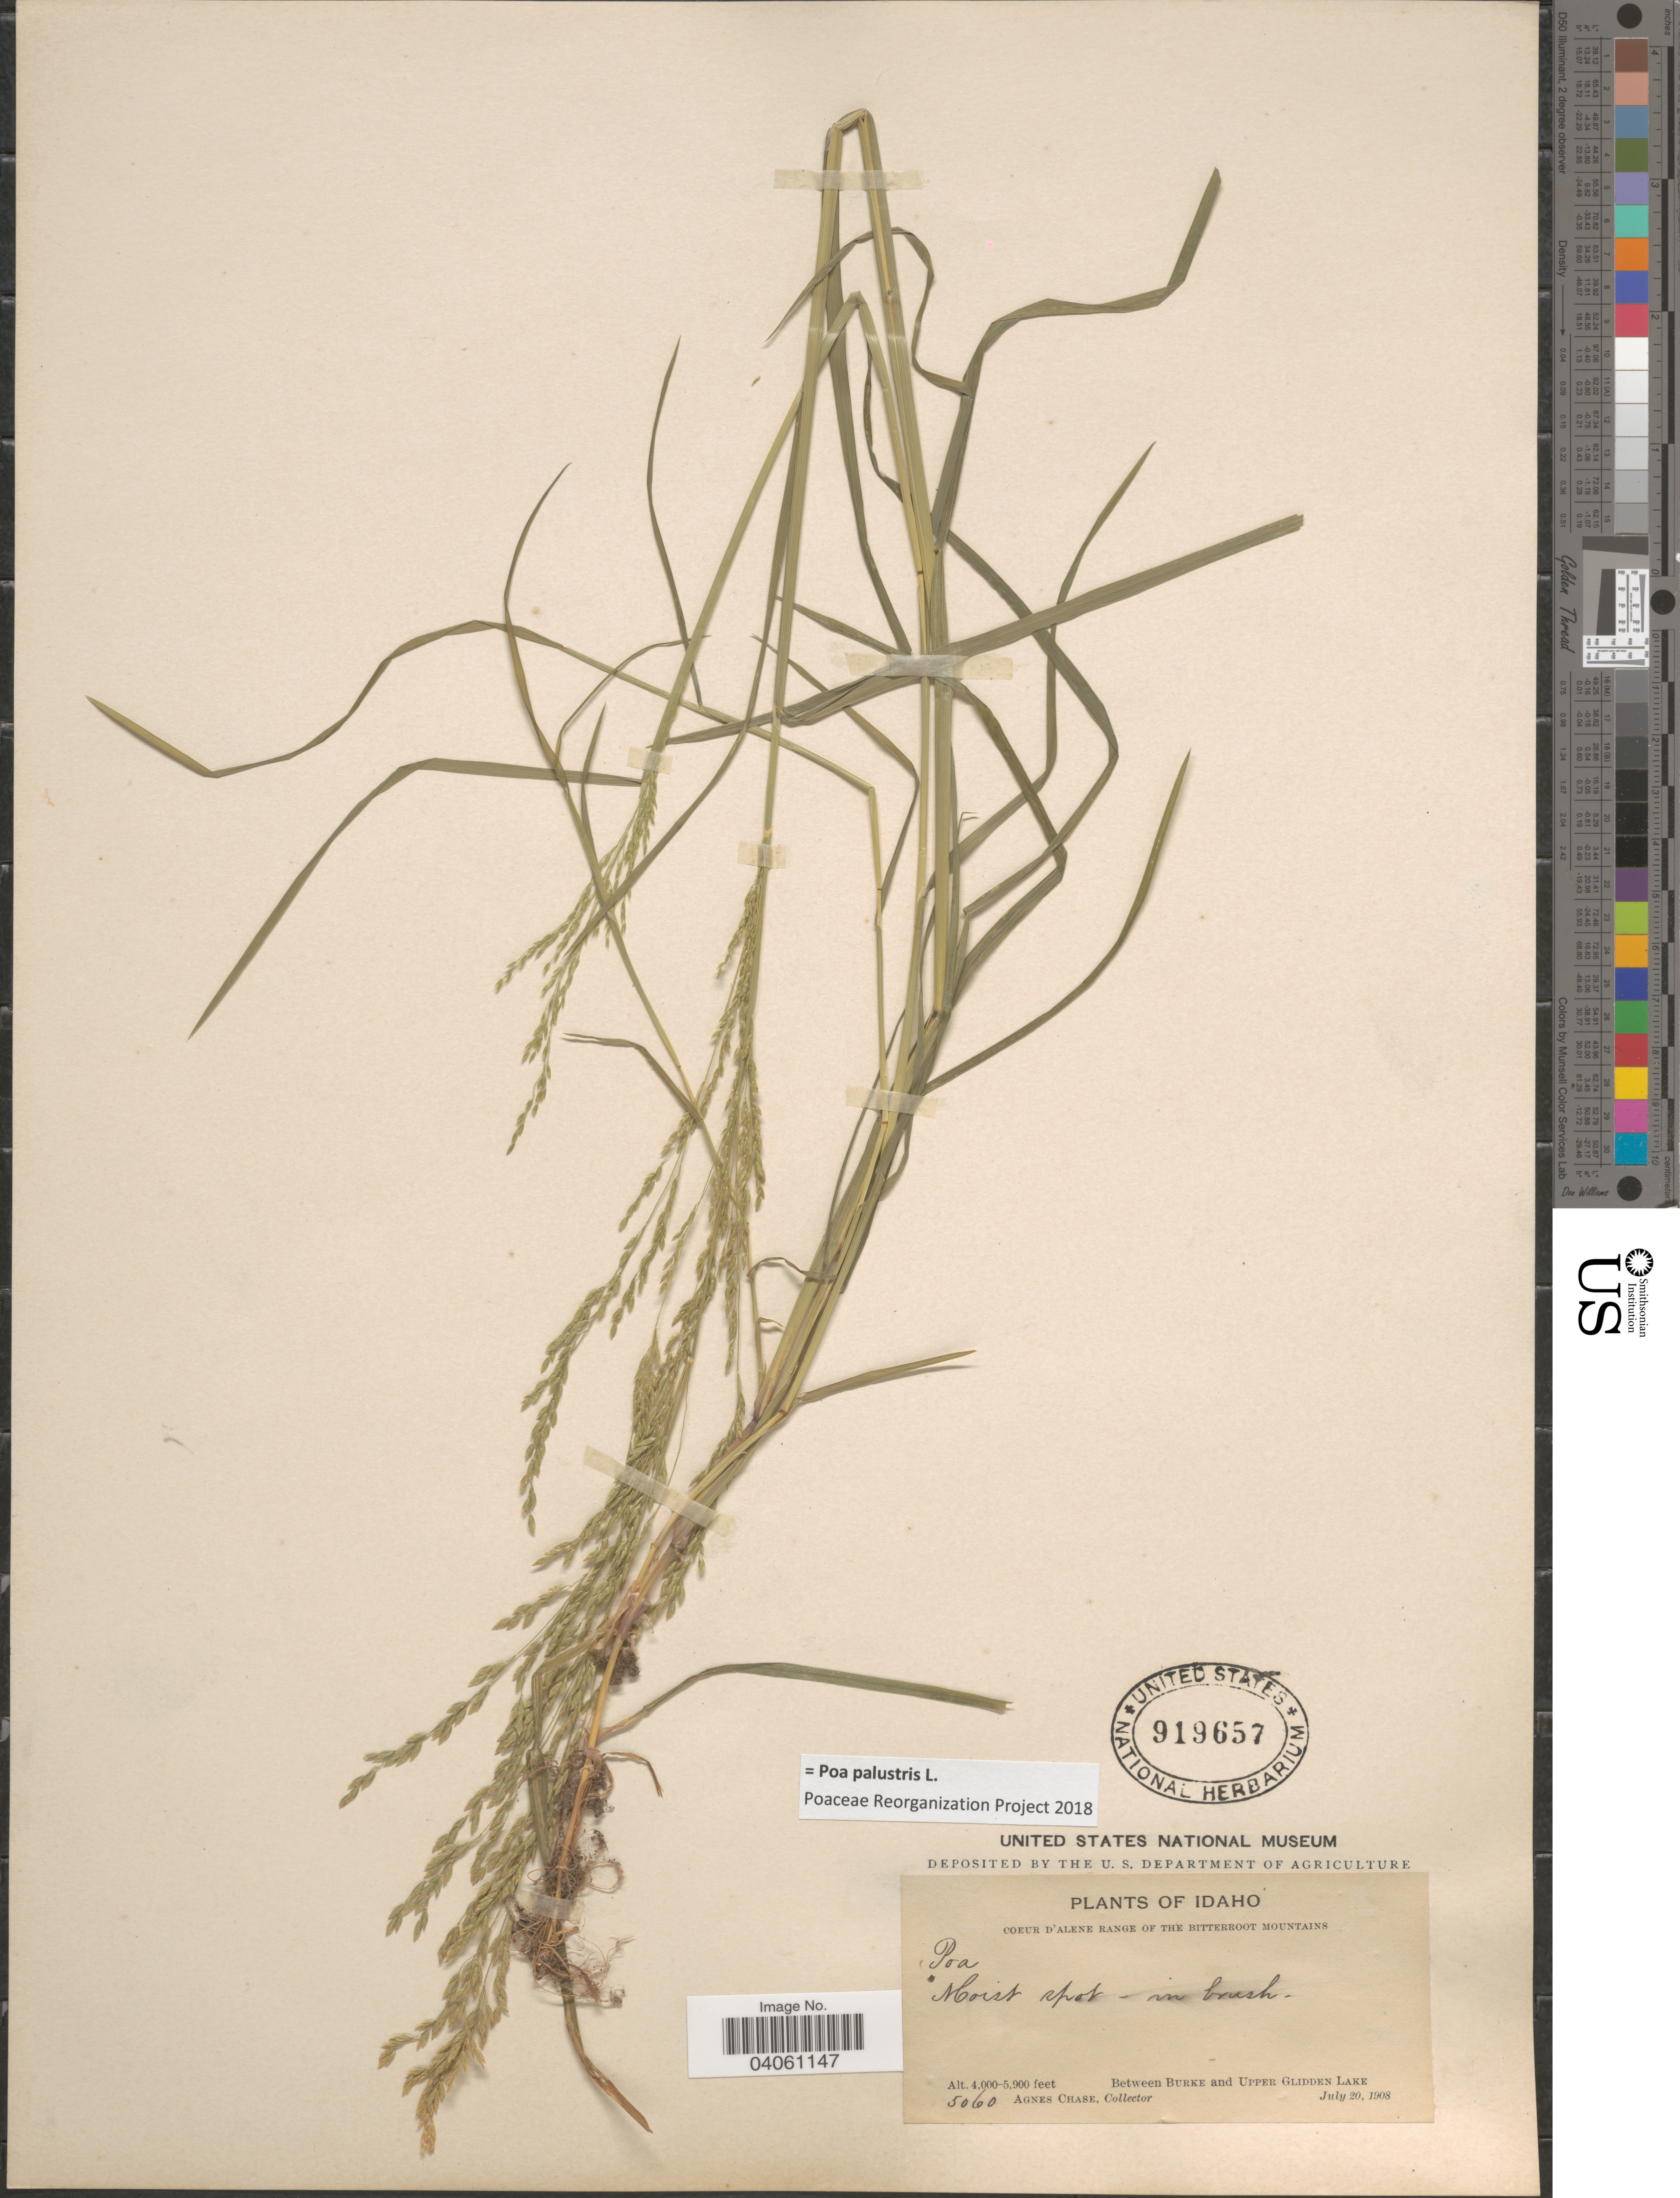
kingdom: Plantae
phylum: Tracheophyta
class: Liliopsida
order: Poales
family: Poaceae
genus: Poa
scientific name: Poa palustris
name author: L.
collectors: A. Chase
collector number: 5060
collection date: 1908-07-20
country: United States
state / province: Idaho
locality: Coeur d' Alene Range of the Bitterroot Mountains. Between Burke and Upper Glidden Lake.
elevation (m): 1219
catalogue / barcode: US 919657